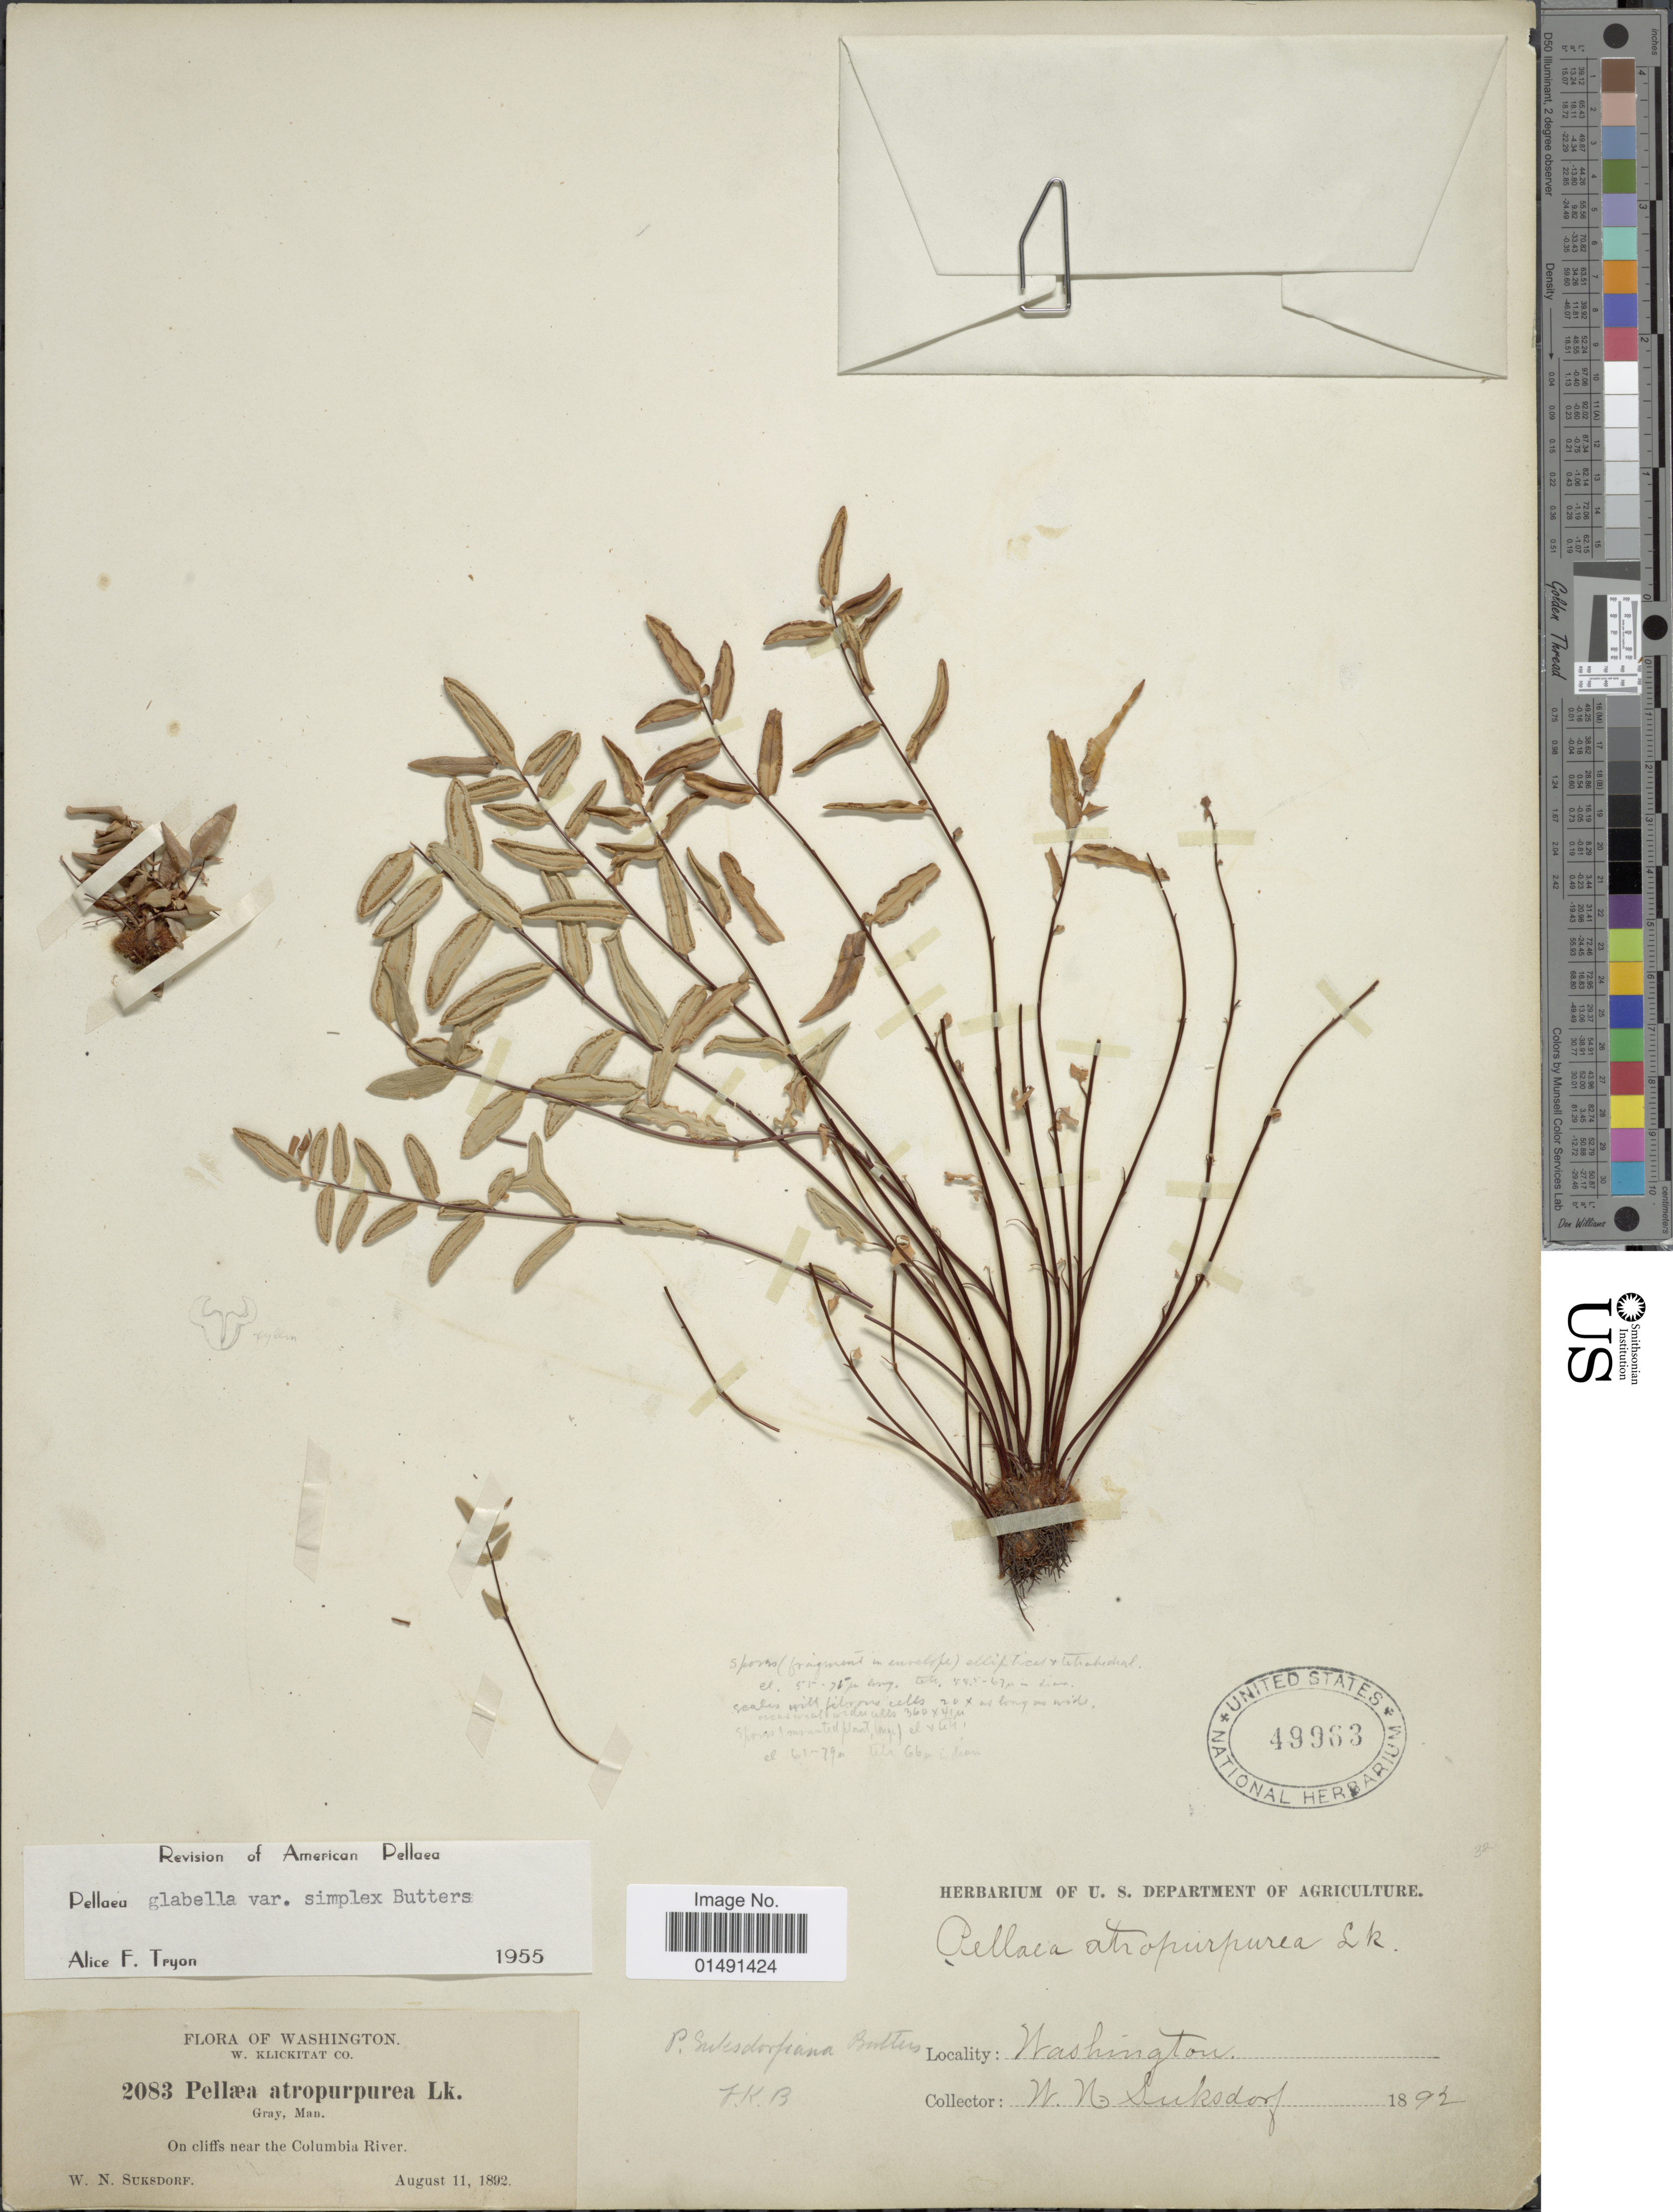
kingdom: Plantae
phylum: Tracheophyta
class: Polypodiopsida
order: Polypodiales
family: Pteridaceae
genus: Pellaea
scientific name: Pellaea glabella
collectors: W. N. Suksdorf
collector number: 2083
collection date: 1892-08-11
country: United States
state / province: Washington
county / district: Klickitat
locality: W. Klickitat Co. On cliffs near the Columbia River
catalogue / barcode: US 49963